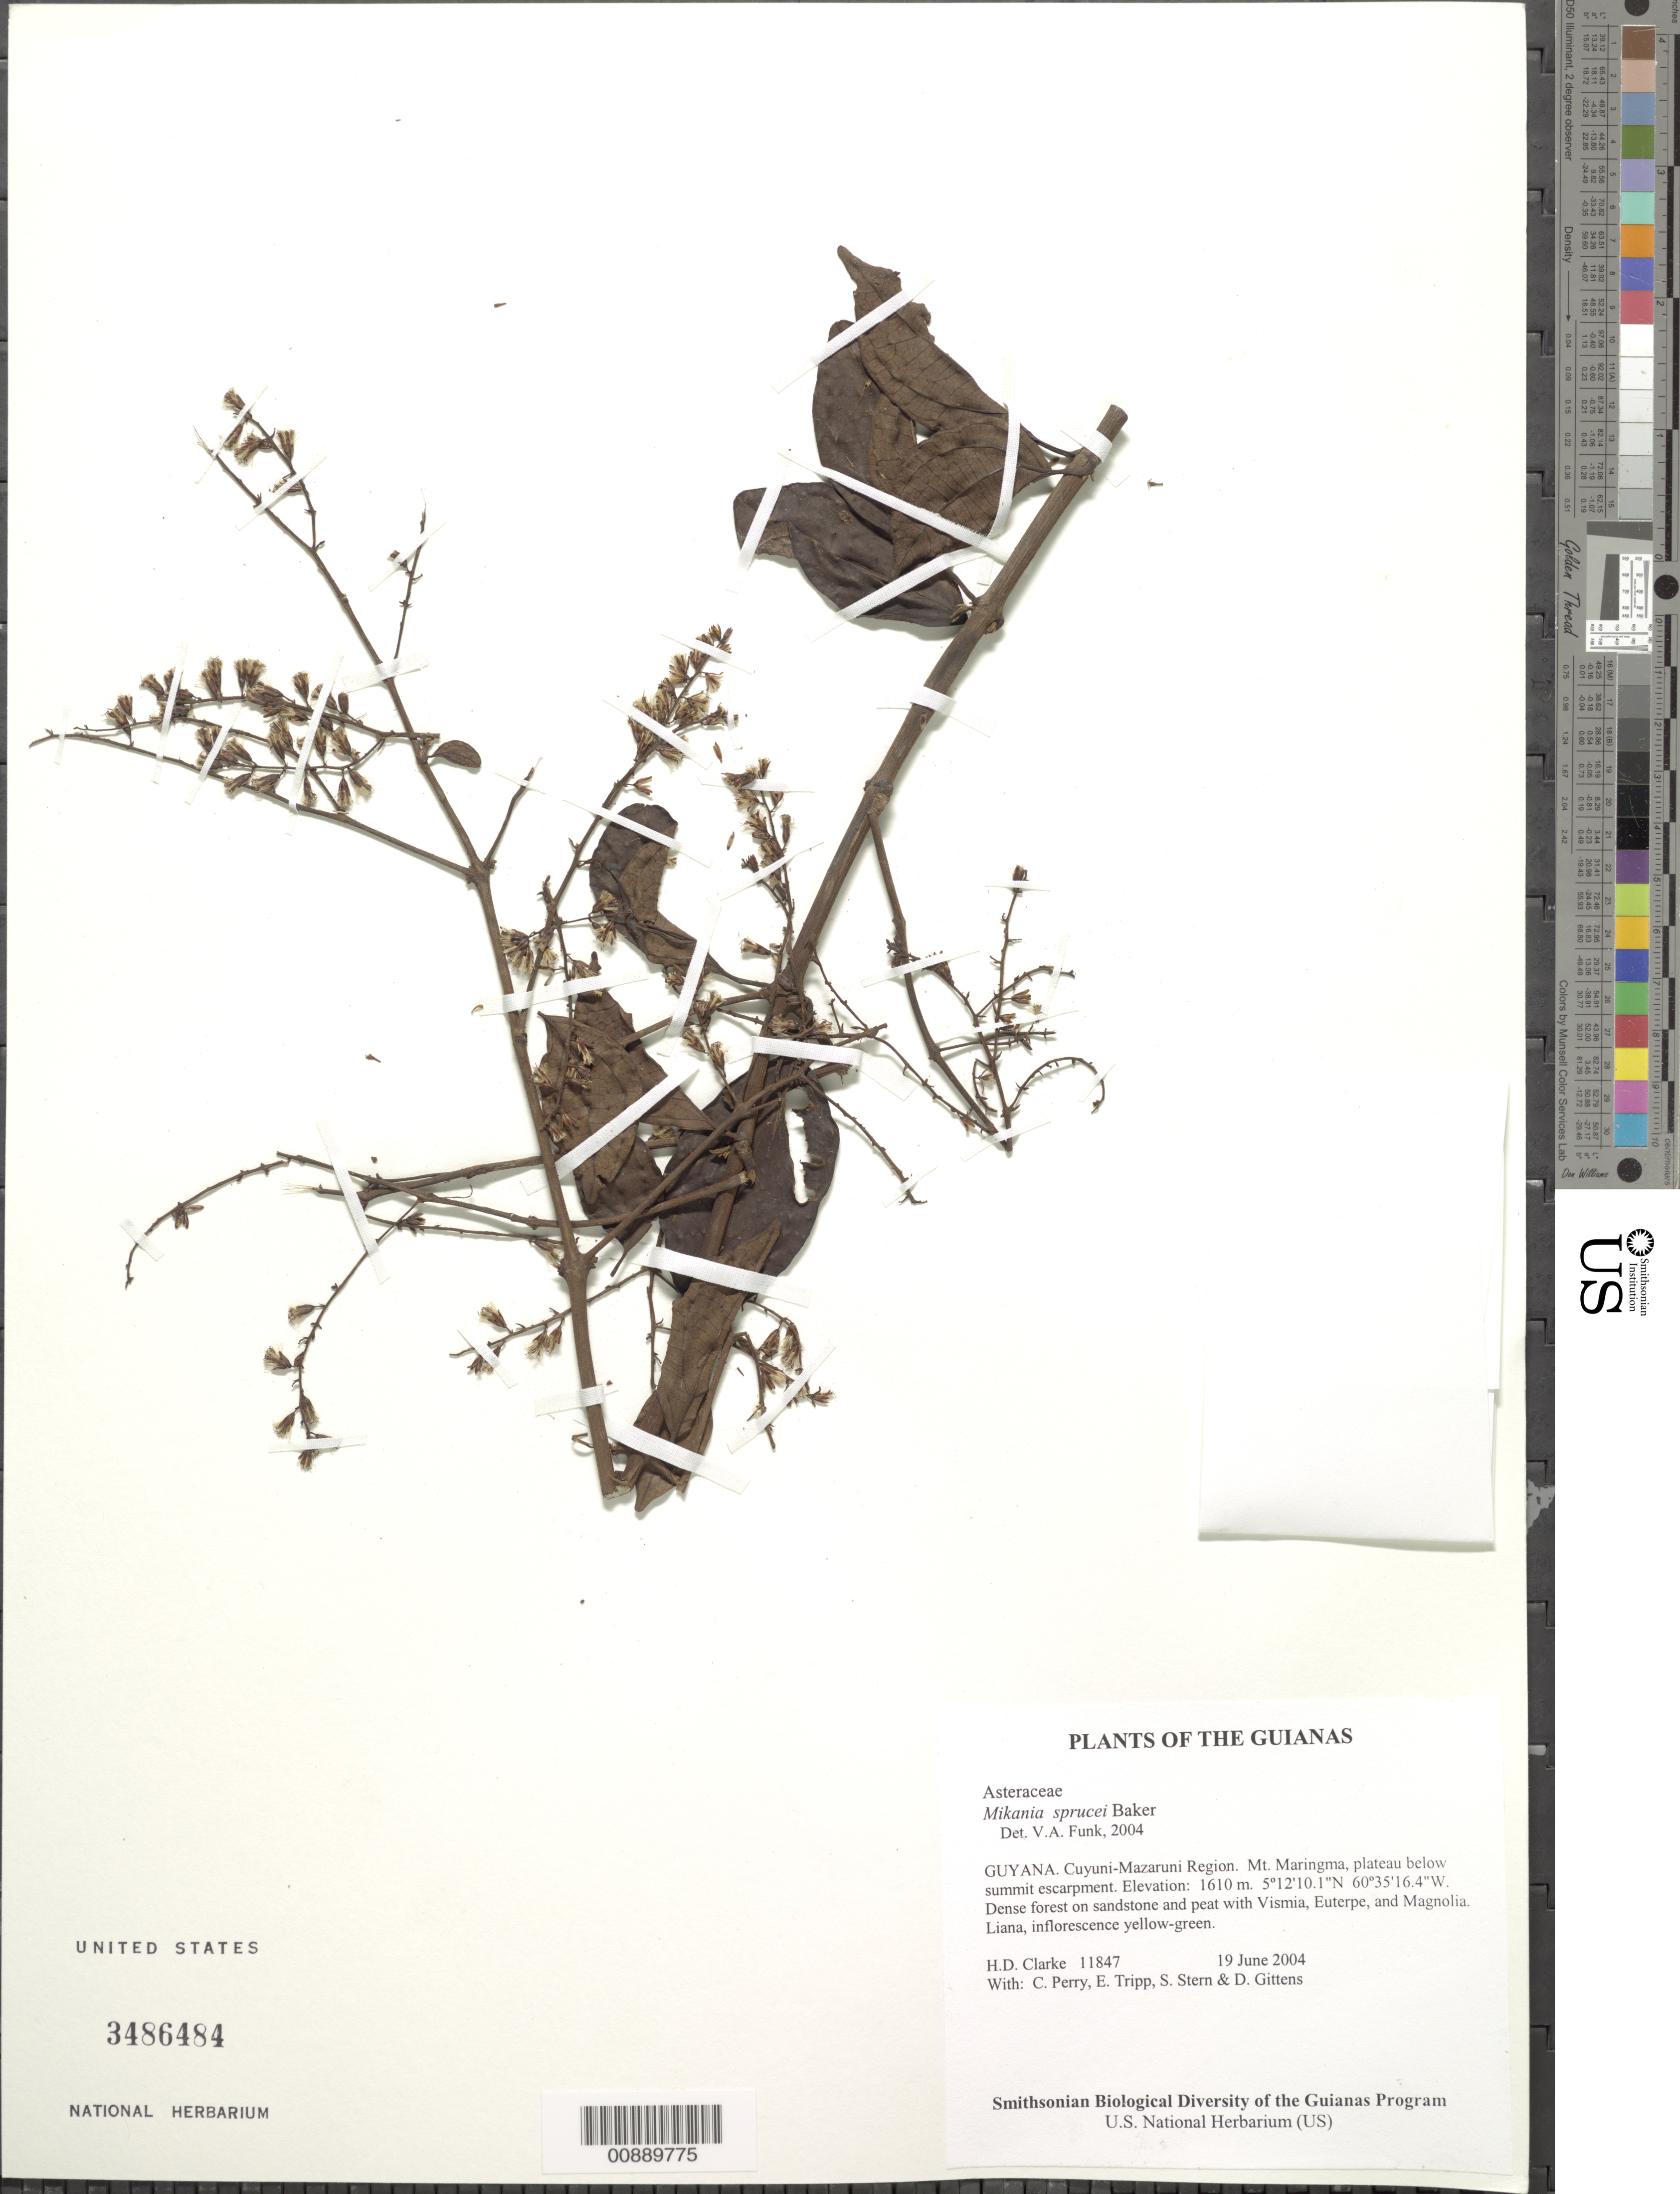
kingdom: Plantae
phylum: Tracheophyta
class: Magnoliopsida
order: Asterales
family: Asteraceae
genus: Mikania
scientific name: Mikania sprucei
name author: Baker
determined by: Funk, Vicki A., (BOT), Smithsonian Institution - National Museum of Natural History (UNITED STATES)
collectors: H. D. Clarke, C. Perry, E. Tripp, S. R. Stern & D. Gittens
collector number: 11847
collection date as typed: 19 June 2004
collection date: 2004-06-19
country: Guyana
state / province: Cuyuni-Mazaruni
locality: Mt. Maringma, plateau below summit escarpment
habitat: Dense forest on sandstone and peat with Vismia, Euterpe, and Magnolia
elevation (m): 1610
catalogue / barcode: US 3486484